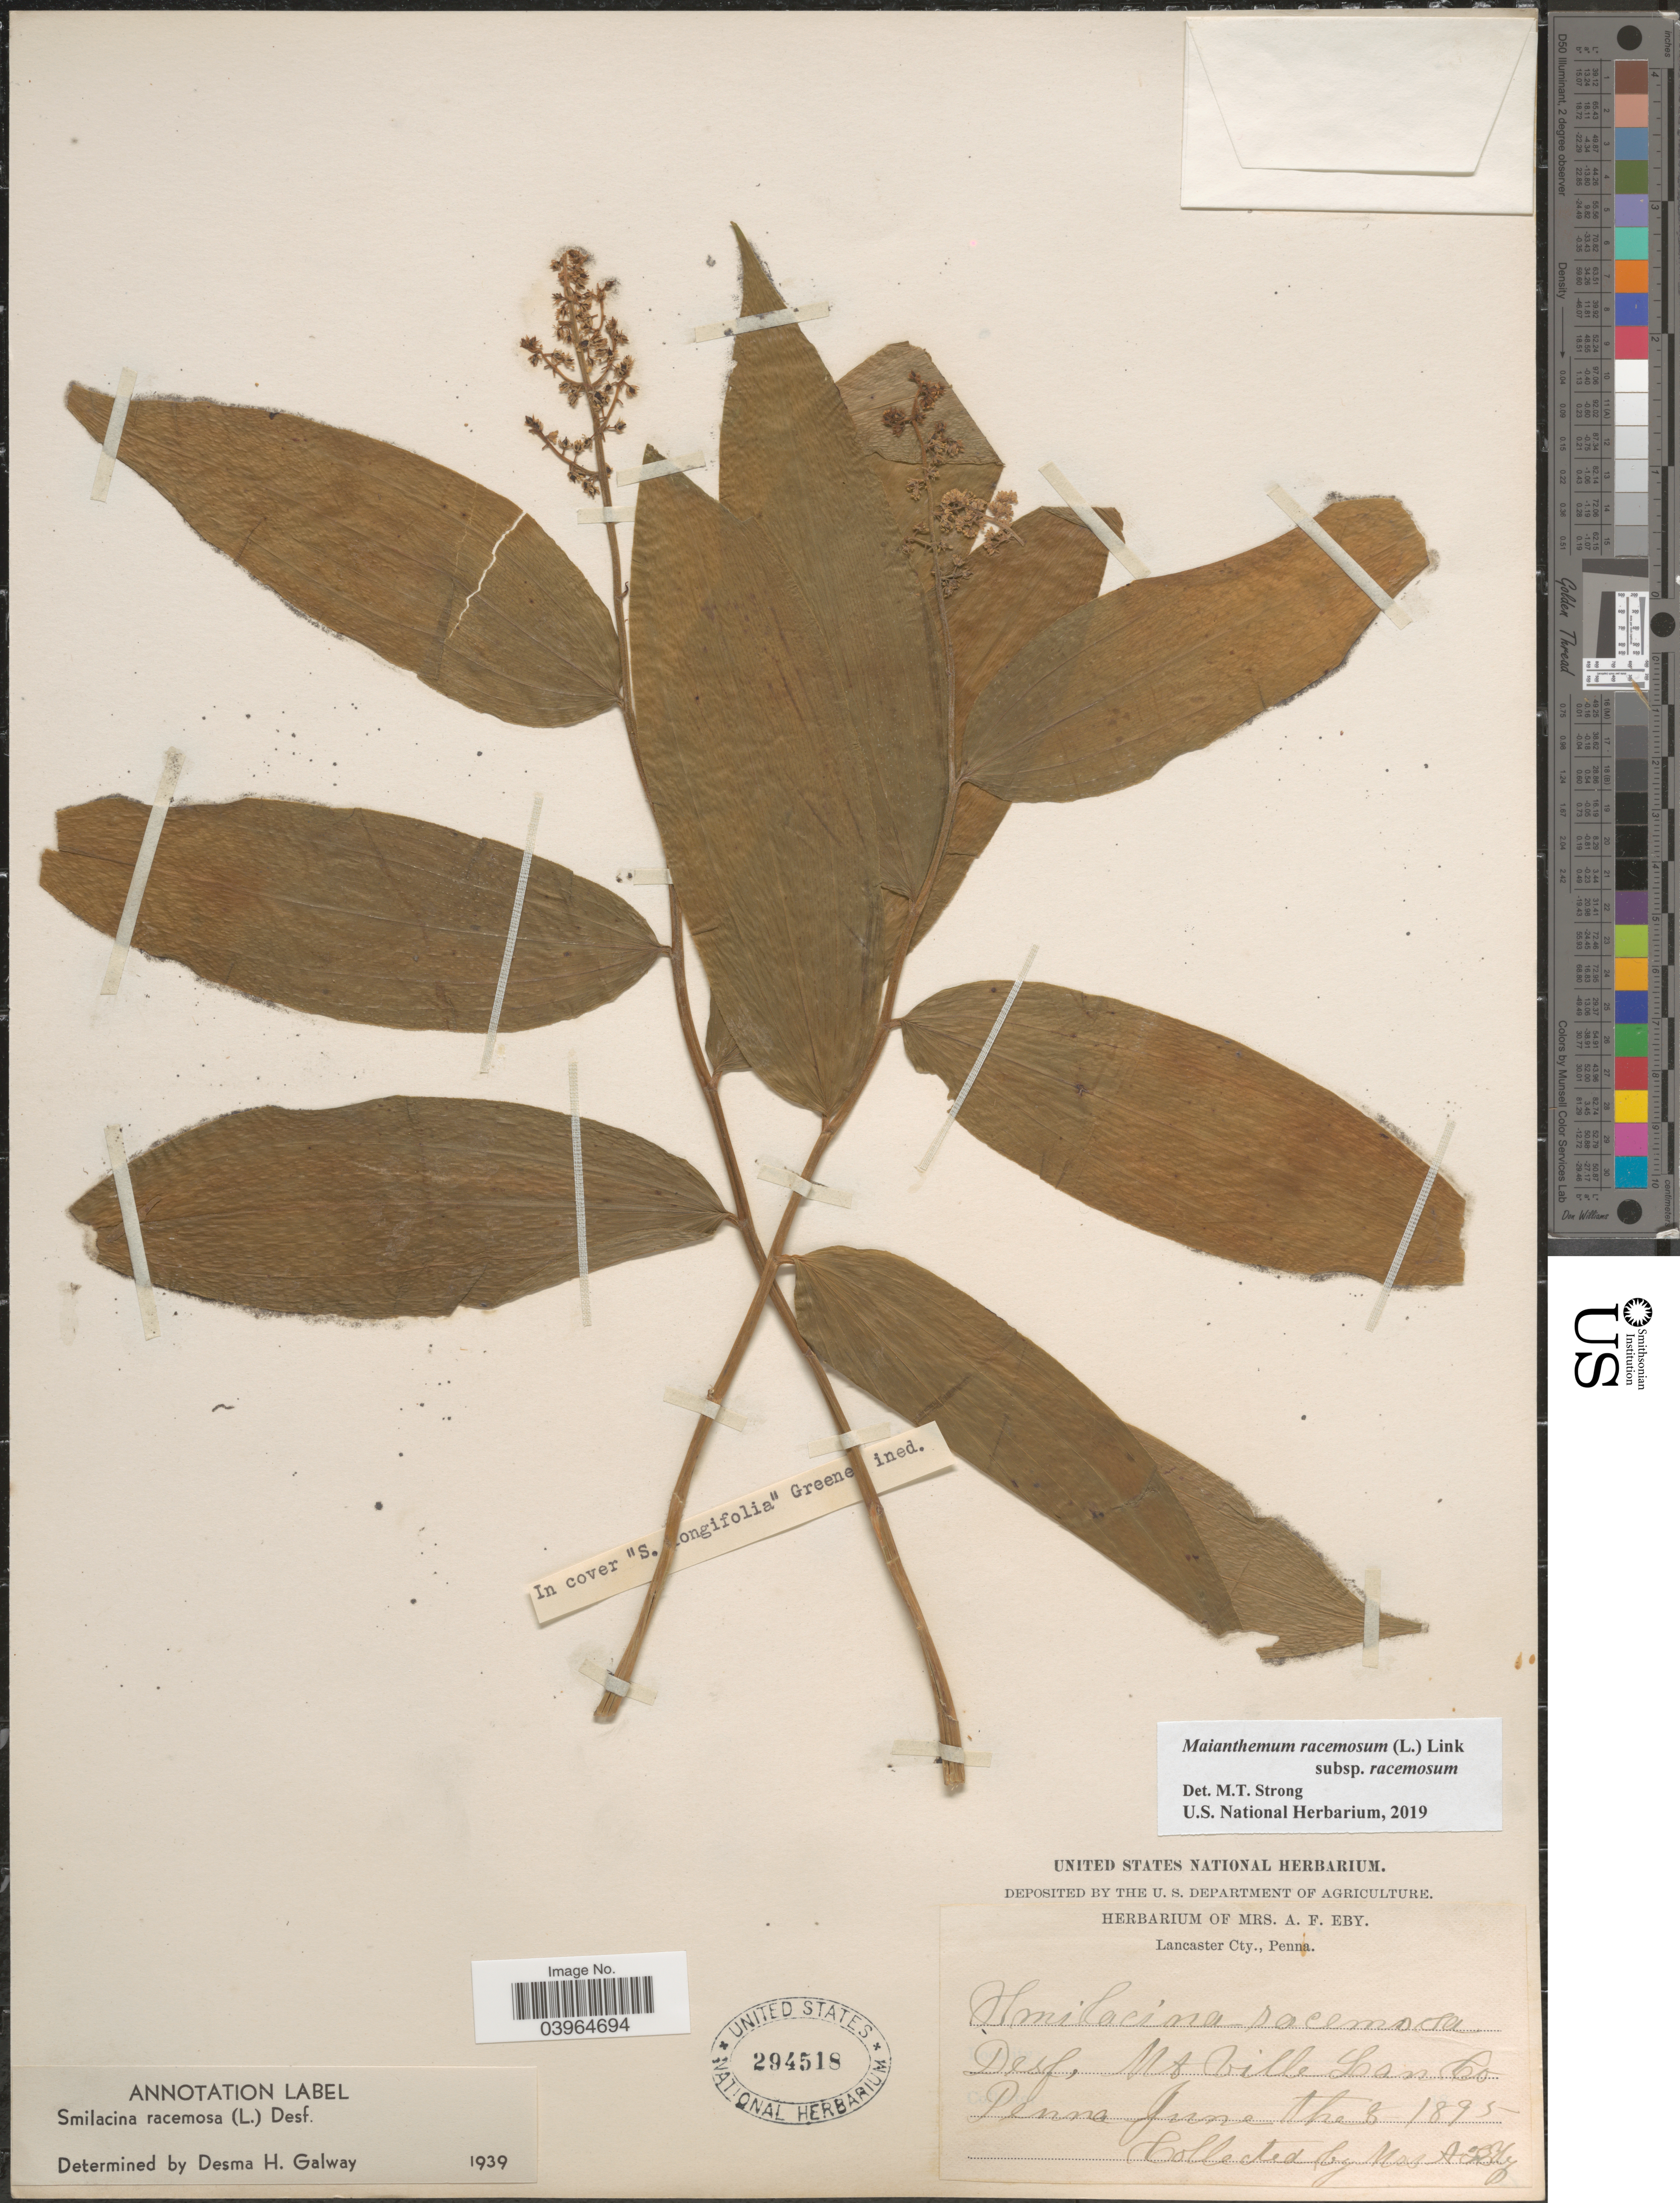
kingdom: Plantae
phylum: Tracheophyta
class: Liliopsida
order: Asparagales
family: Asparagaceae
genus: Maianthemum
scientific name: Maianthemum racemosum subsp. racemosum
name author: (L.) Link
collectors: Mrs. A. F. Eby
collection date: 1895-06-08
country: United States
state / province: Pennsylvania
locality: Mt. Ville, Lan Co.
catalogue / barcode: US 294518